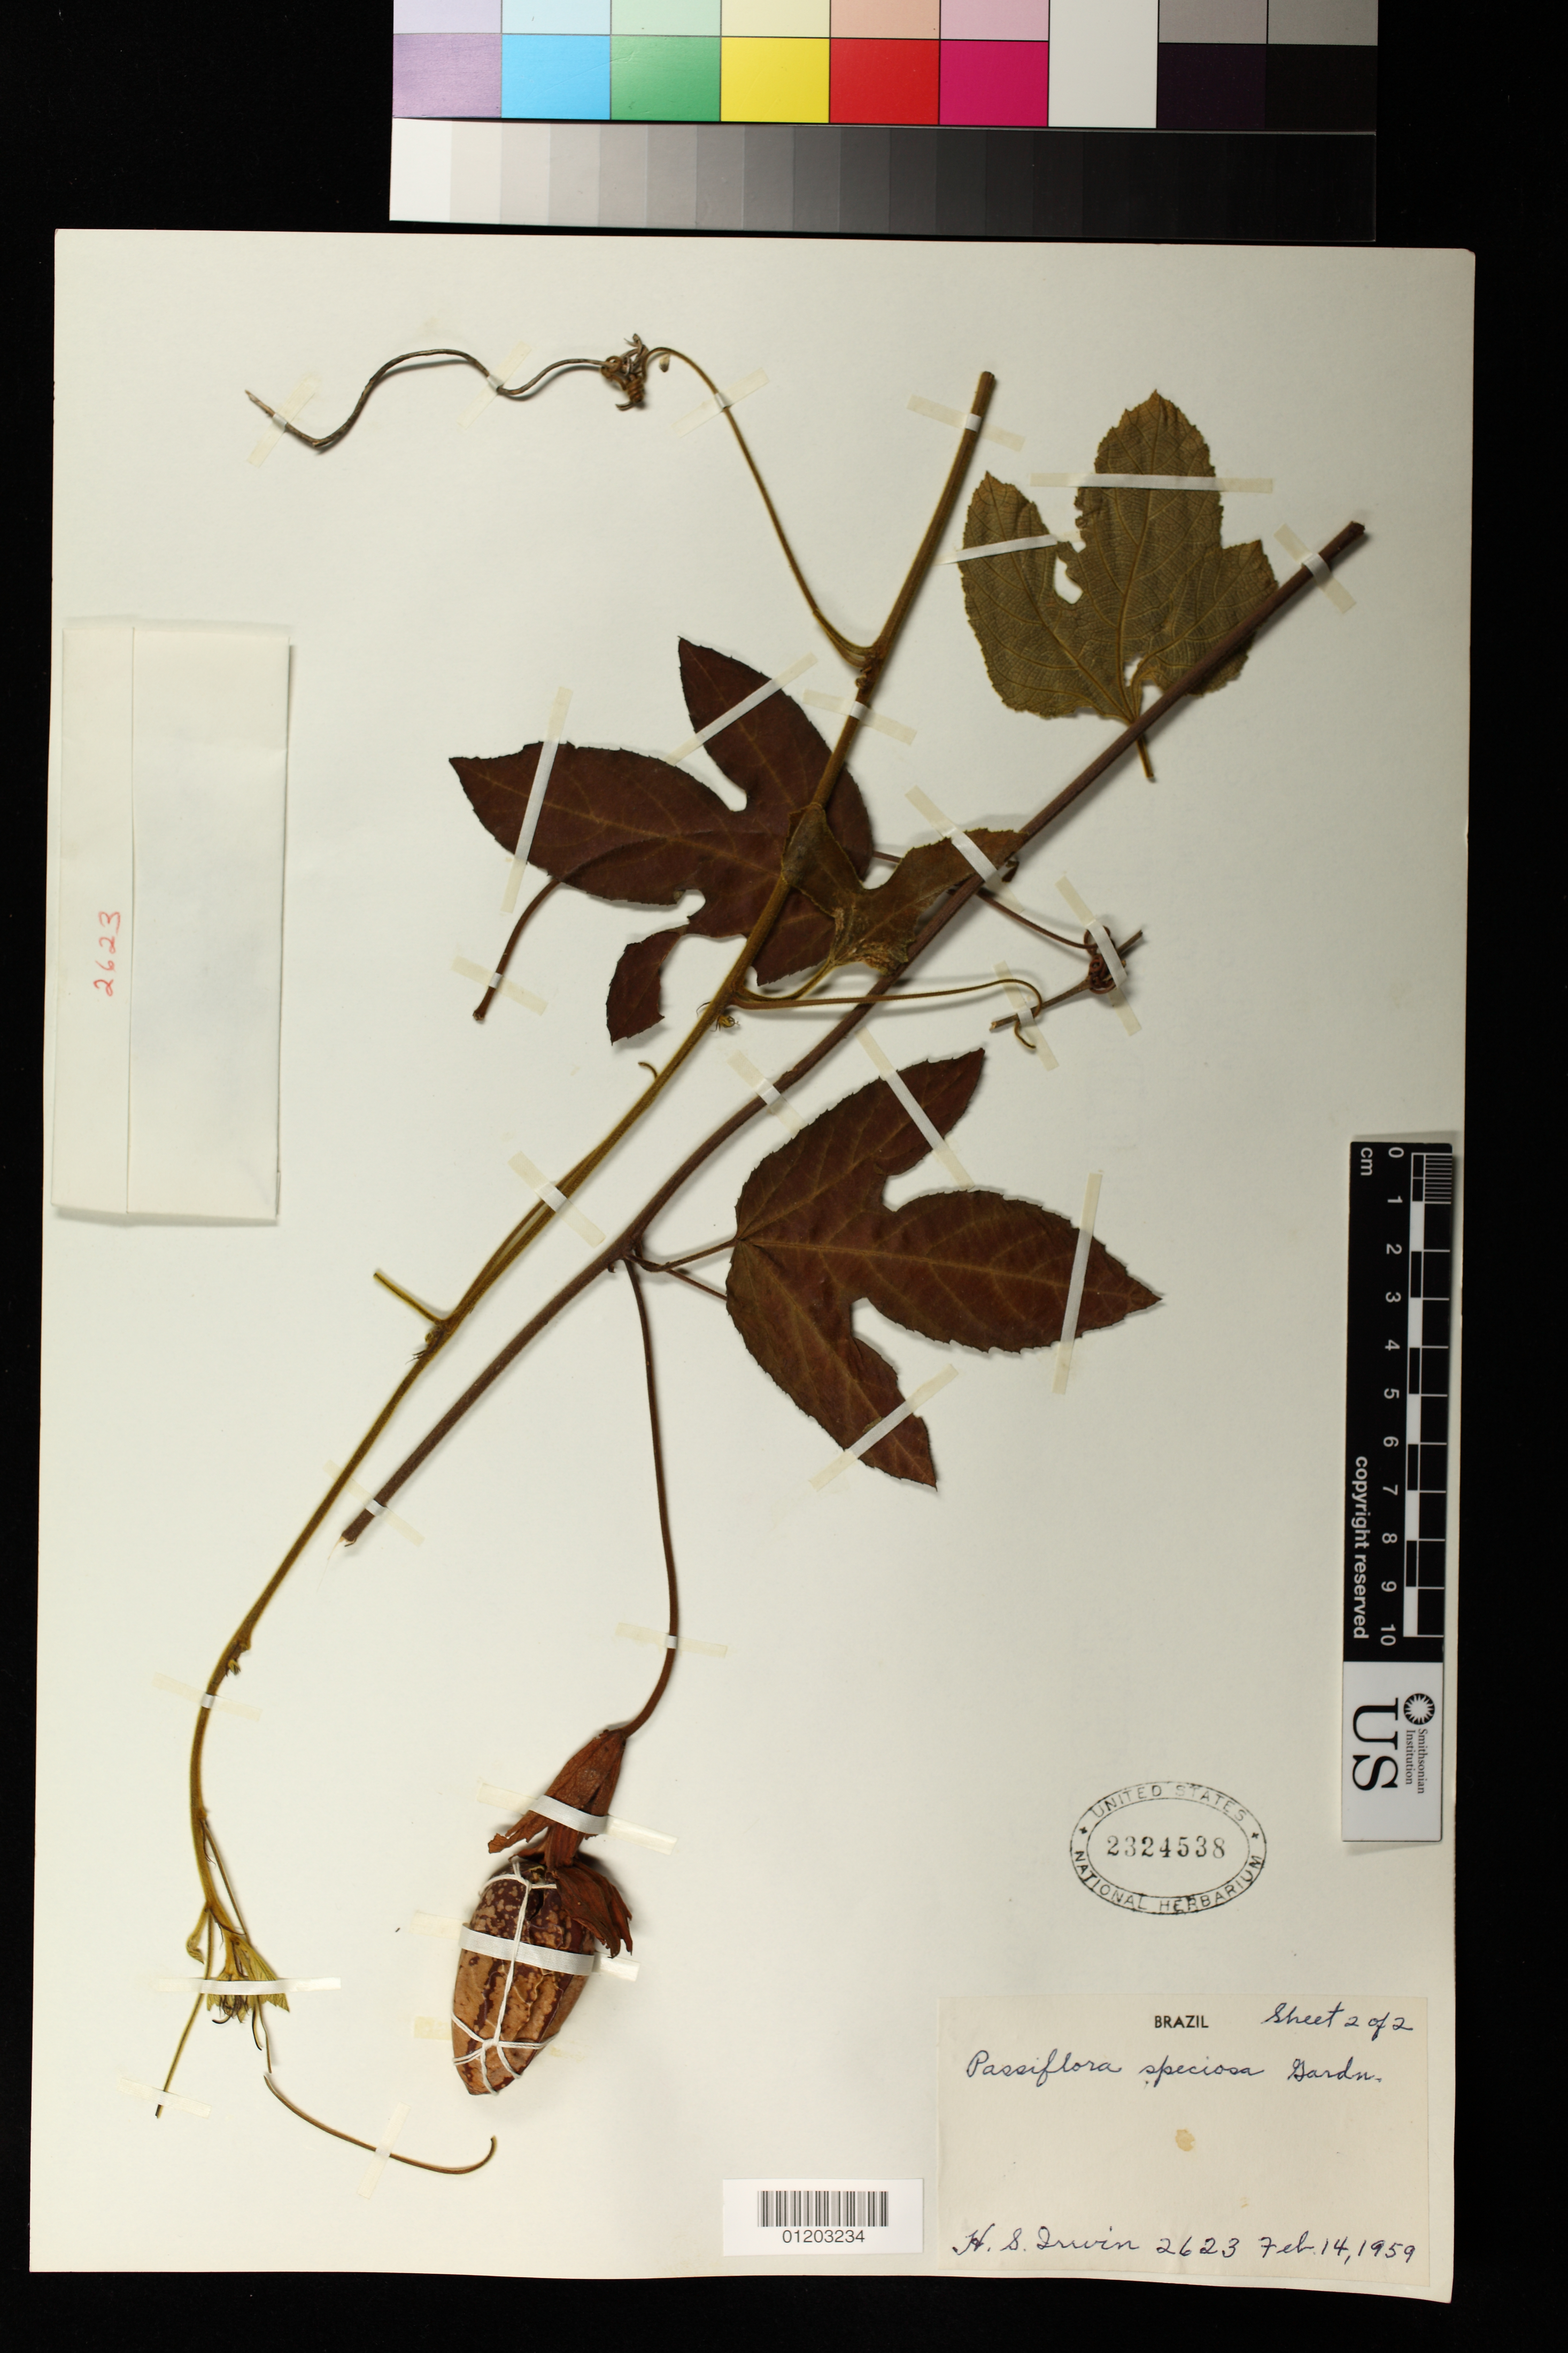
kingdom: Plantae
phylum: Tracheophyta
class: Magnoliopsida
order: Malpighiales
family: Passifloraceae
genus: Passiflora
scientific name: Passiflora speciosa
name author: Gardner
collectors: H. Irwin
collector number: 2623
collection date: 1959-02-14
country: Brazil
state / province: Minas Gerais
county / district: Viçosa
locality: State Agricultural School, Vicosa.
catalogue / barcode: US 2324538